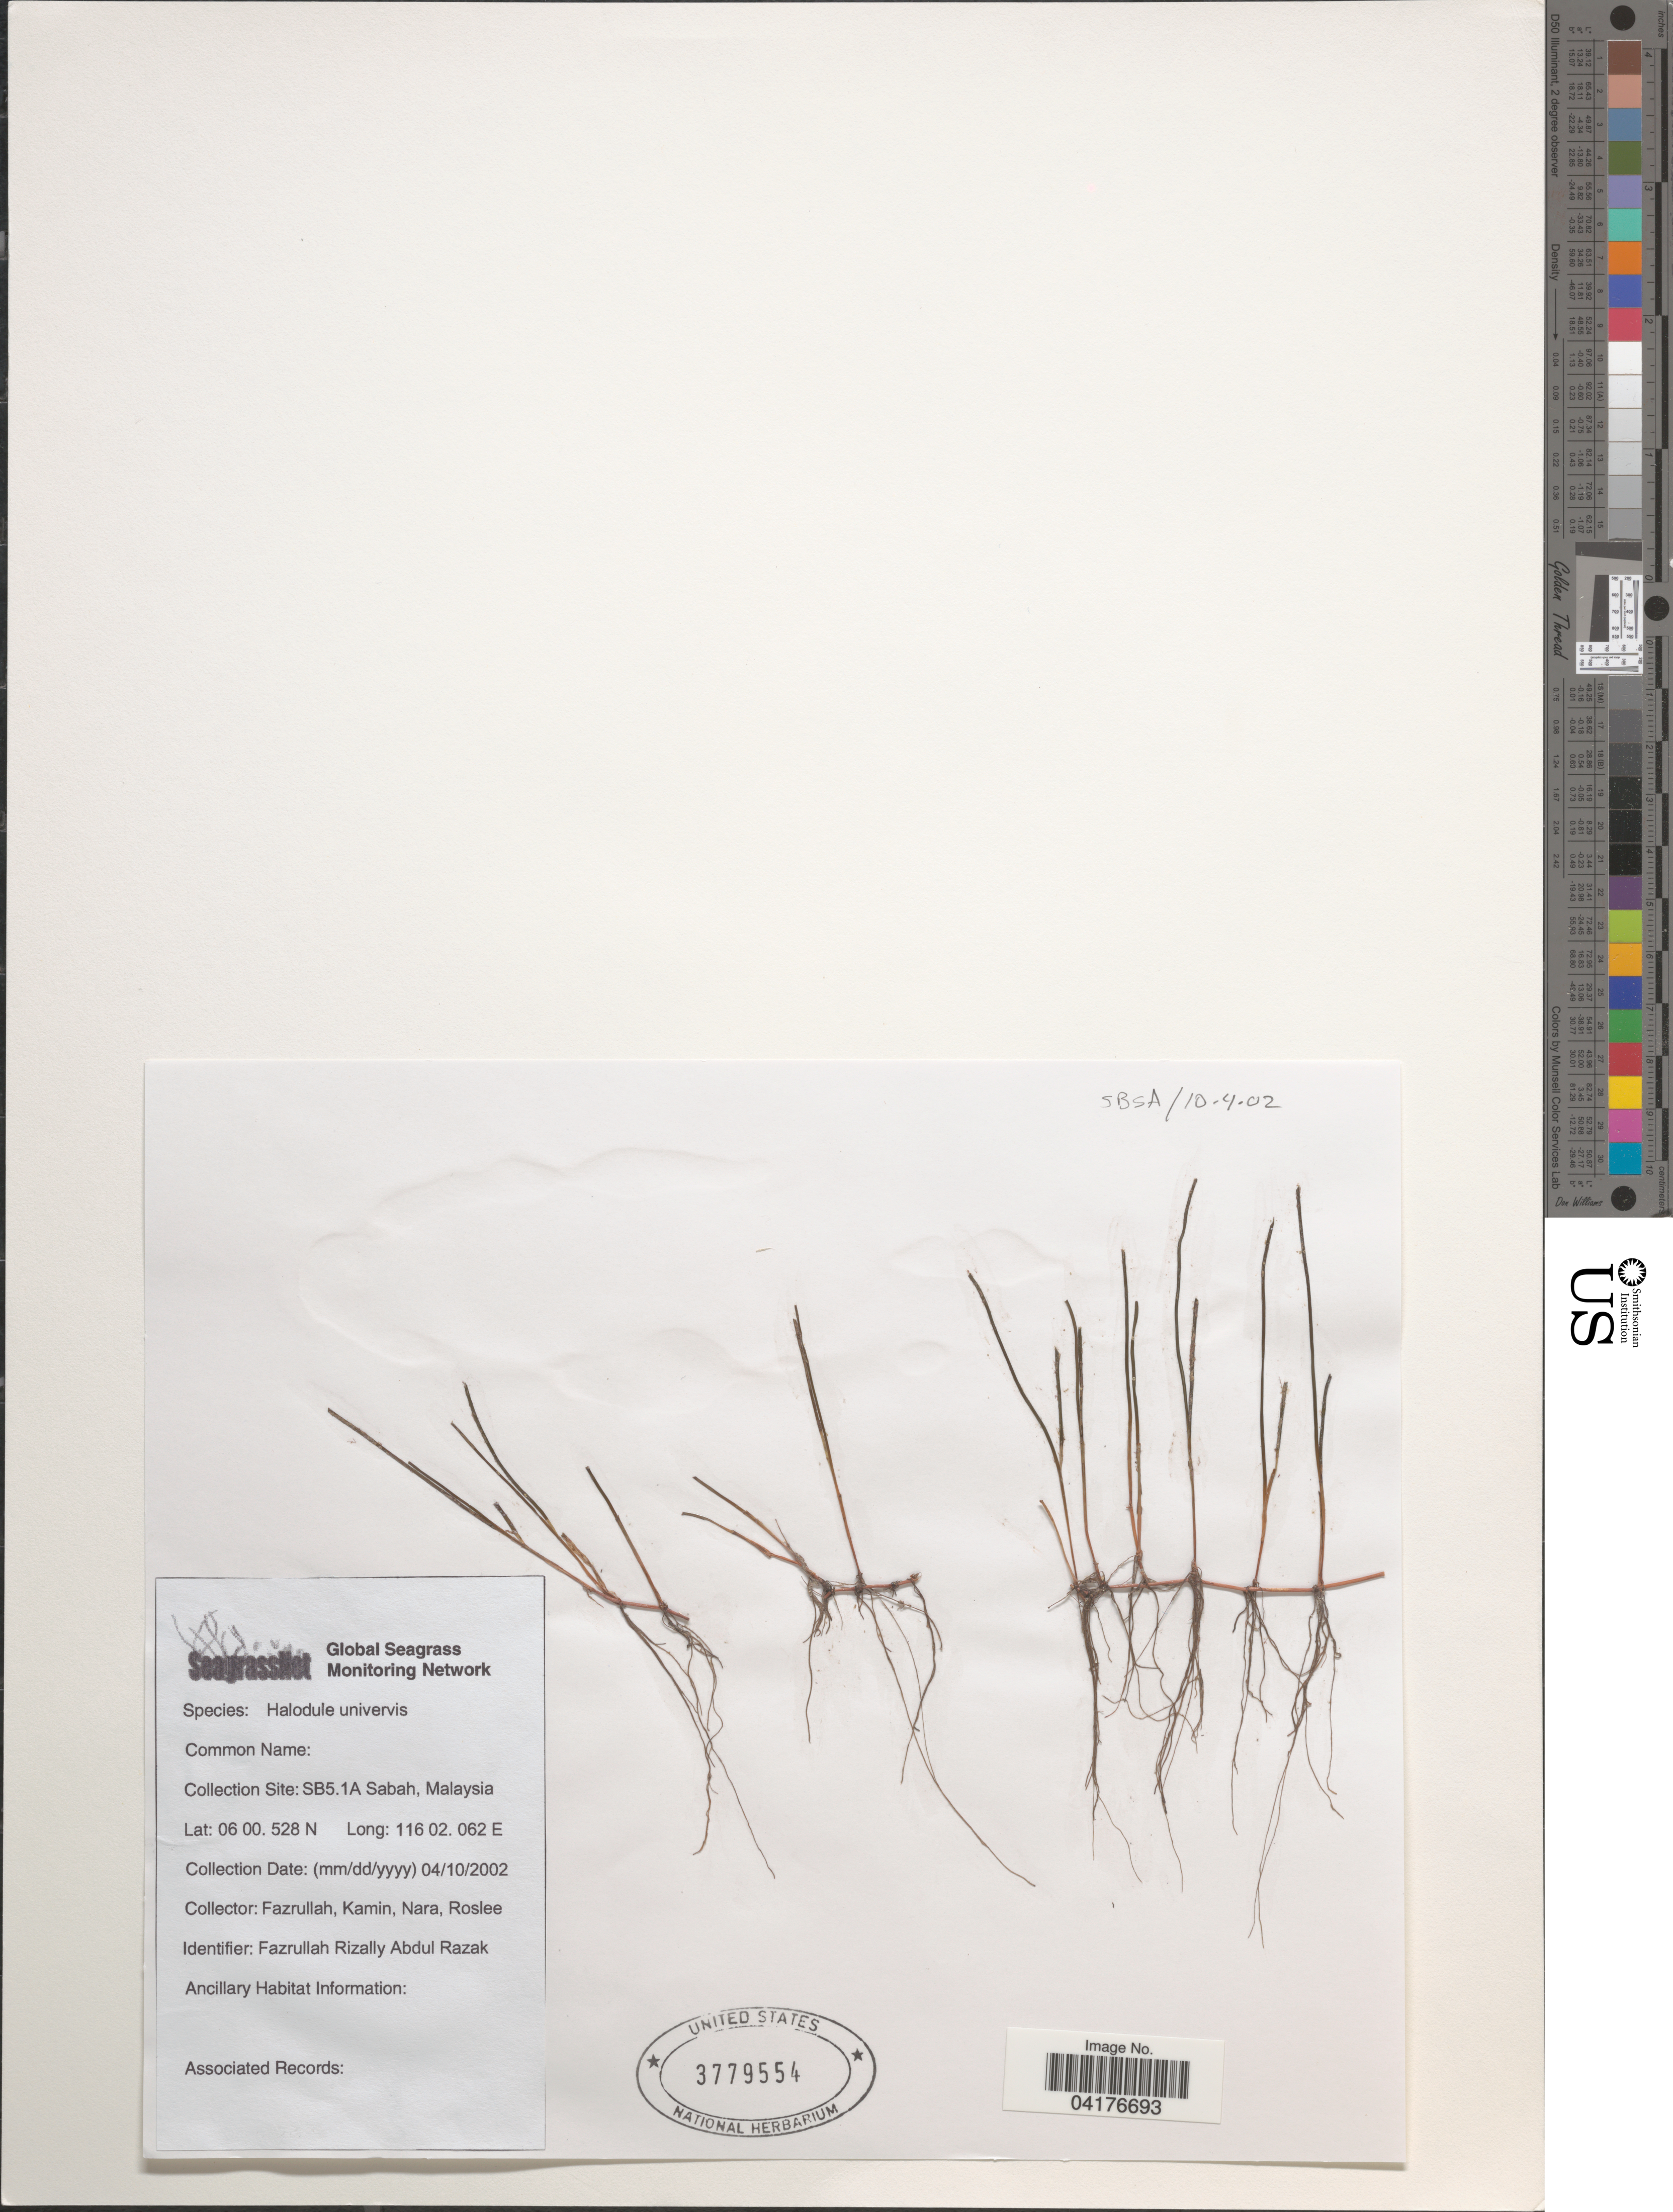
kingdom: Plantae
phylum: Tracheophyta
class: Liliopsida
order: Alismatales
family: Cymodoceaceae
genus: Halodule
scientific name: Halodule uninervis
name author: (Forssk.) Asch.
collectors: Fazrullah, Kamin, Nara & Roslee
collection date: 2002-04-10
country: Malaysia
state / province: Sabah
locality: SB5.1A.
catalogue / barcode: US 3779554